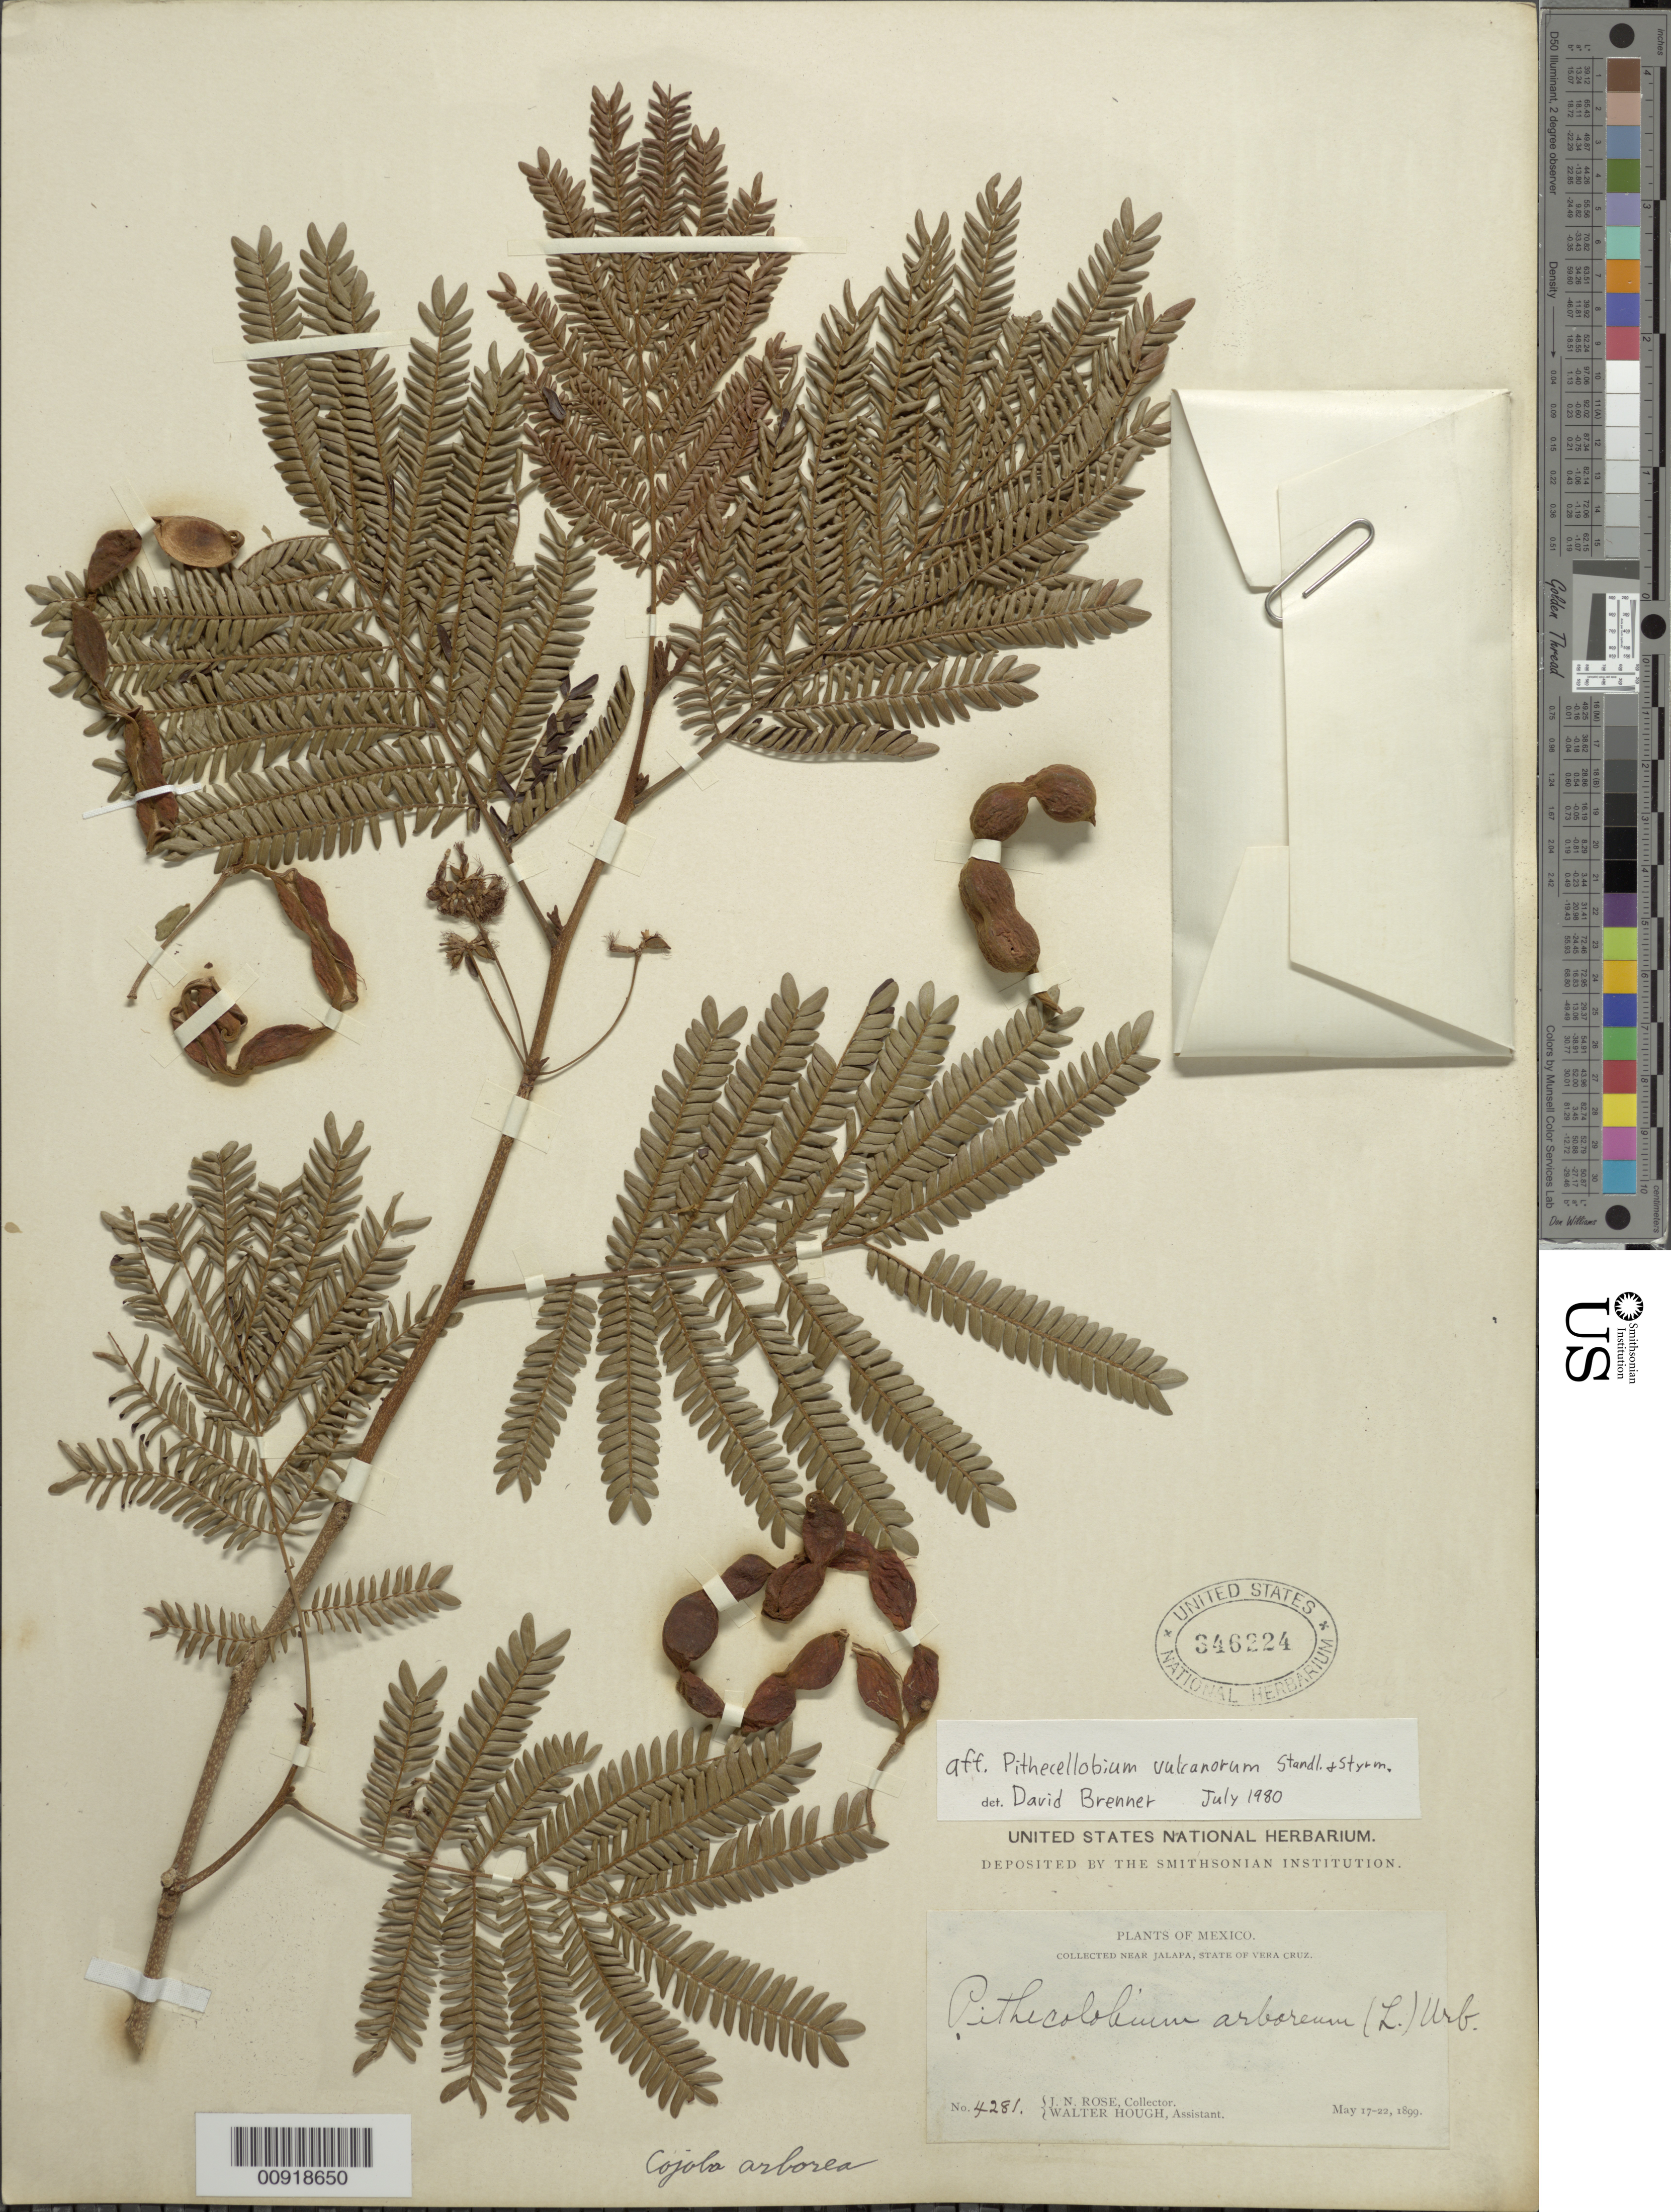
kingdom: Plantae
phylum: Tracheophyta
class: Magnoliopsida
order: Fabales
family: Fabaceae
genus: Cojoba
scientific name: Cojoba arborea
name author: (L.) Britton & Rose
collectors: J. N. Rose & W. Hough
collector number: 4281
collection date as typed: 17 May 1899 to 22 May 1899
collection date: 1899-05-17/1899-05-22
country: Mexico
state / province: Veracruz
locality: Near Jalapa, State of Veracruz.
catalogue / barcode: US 346224